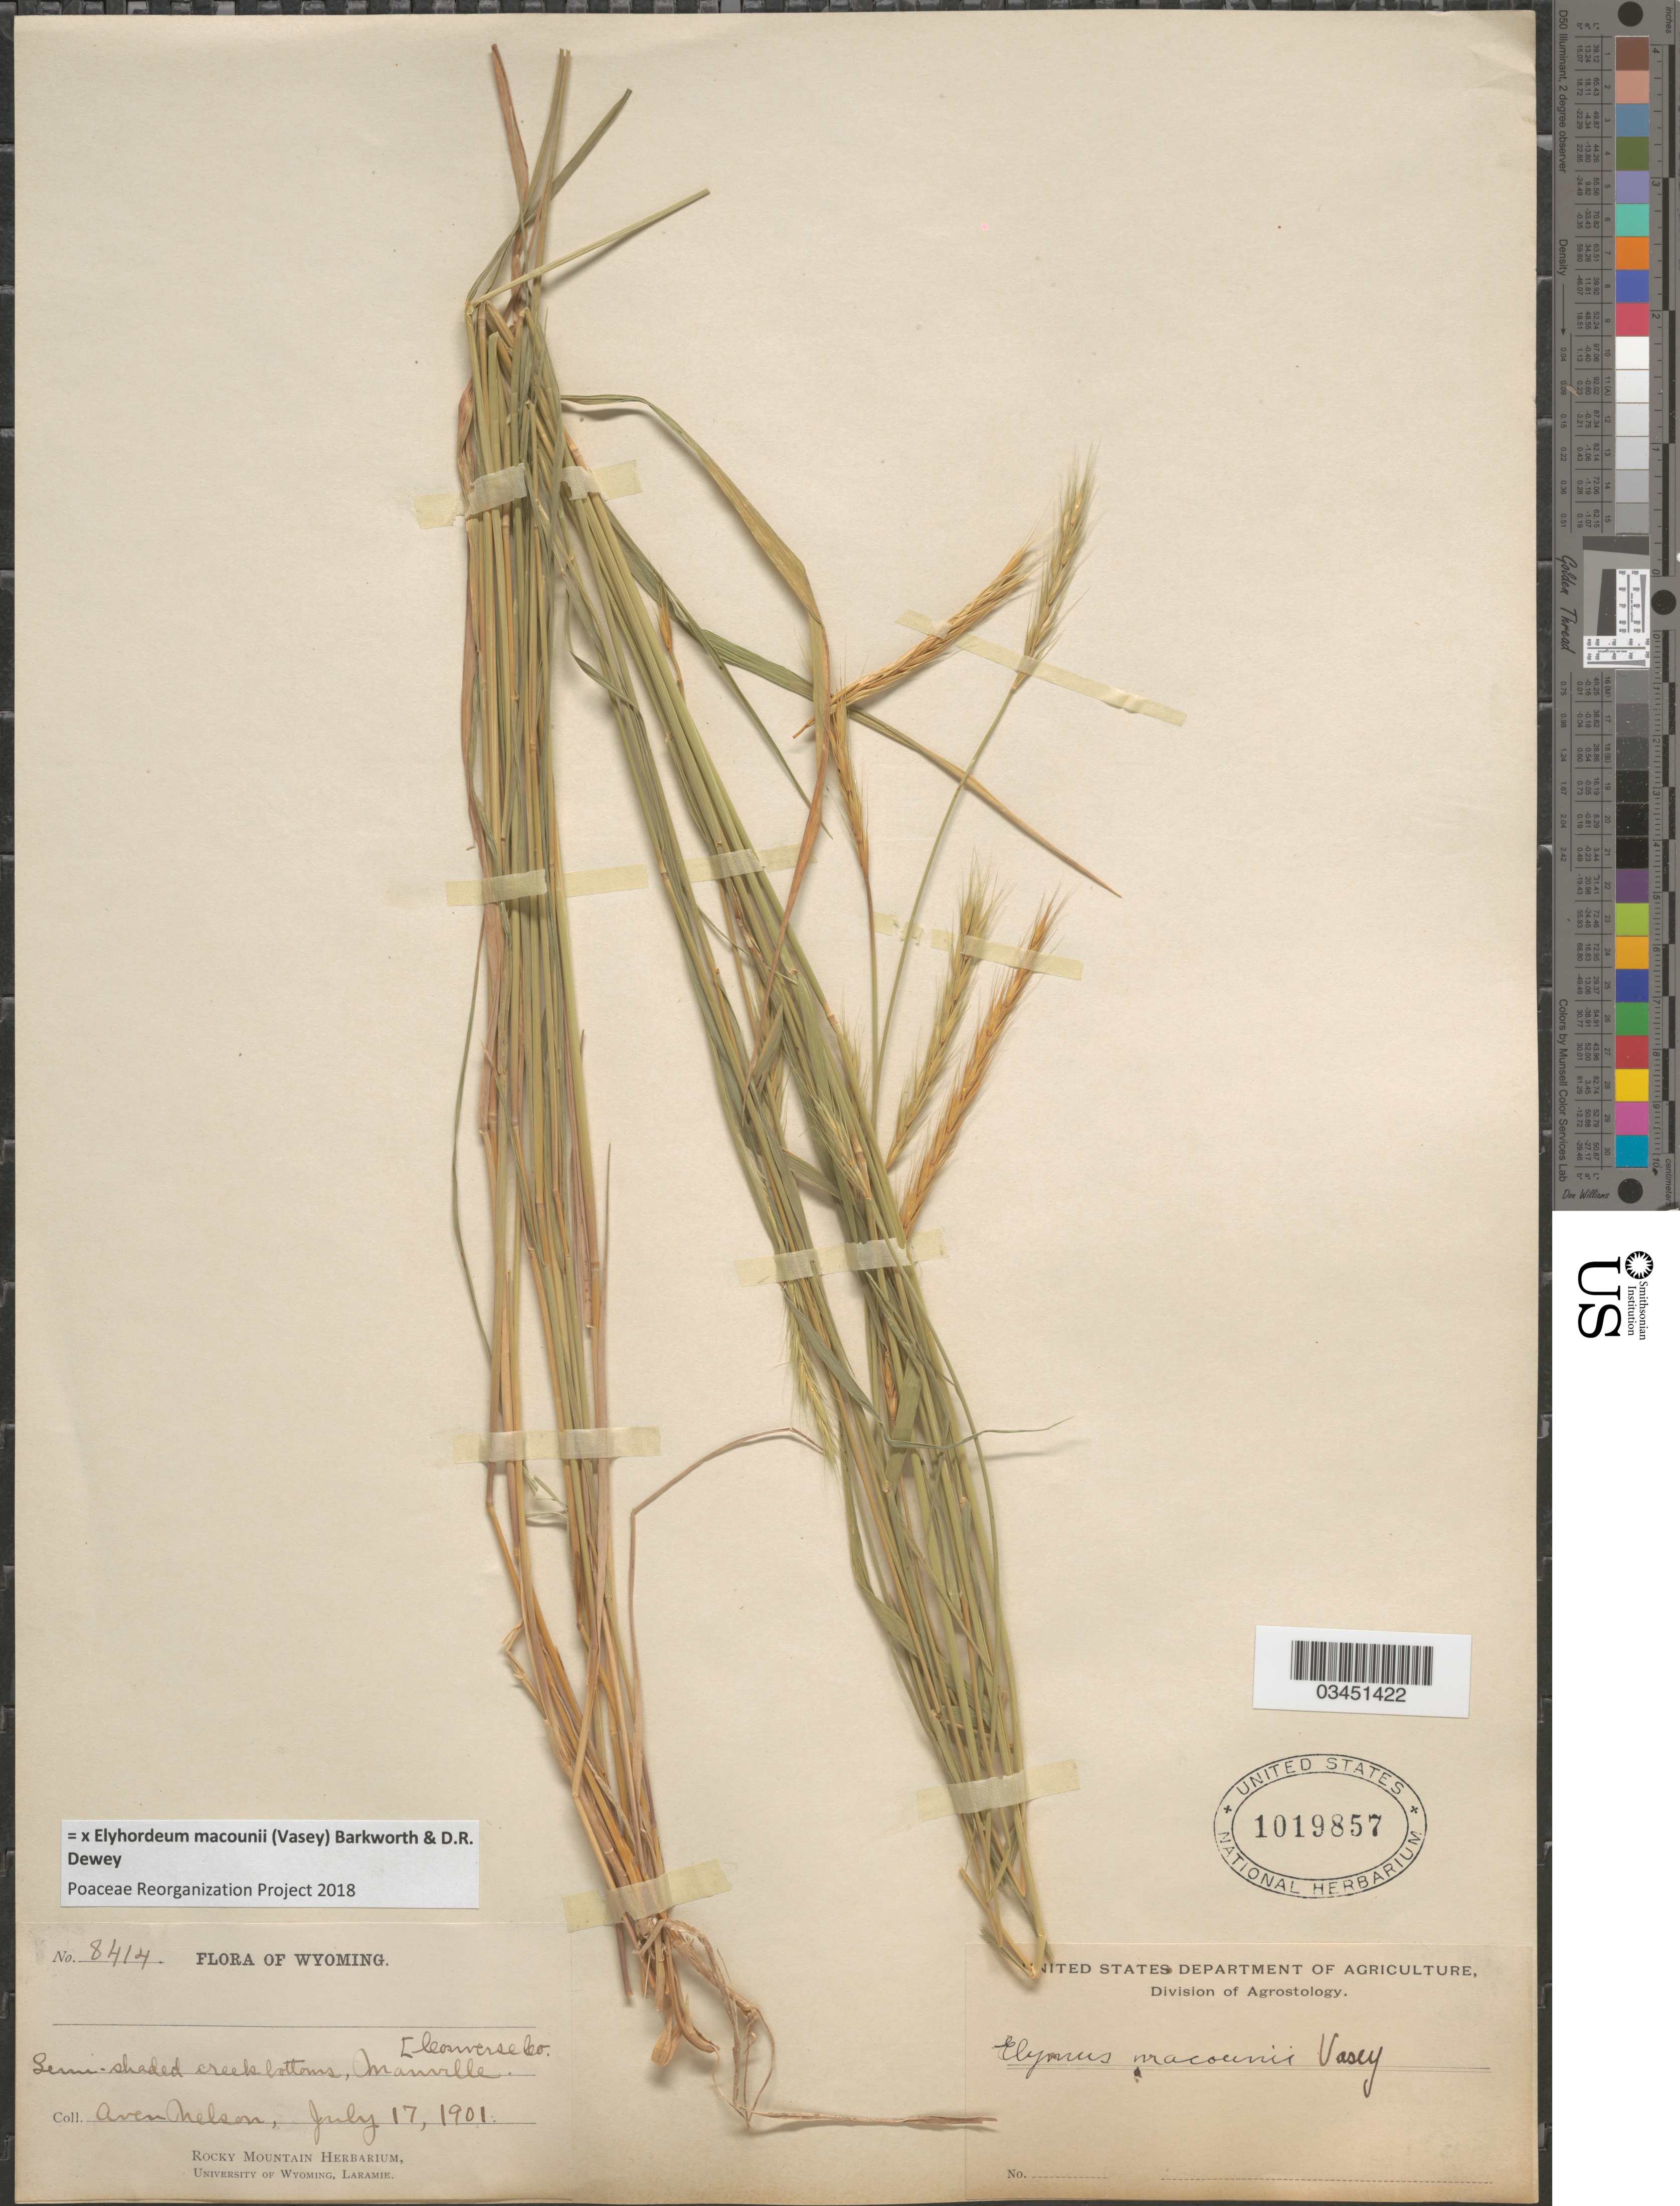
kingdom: Plantae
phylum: Tracheophyta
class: Liliopsida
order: Poales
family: Poaceae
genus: Elyhordeum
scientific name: x Elyhordeum macounii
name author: (Vasey) Barkworth & Dewey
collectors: A. Nelson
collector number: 8414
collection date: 1901-07-17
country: United States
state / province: Wyoming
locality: Semi-shaded creek bottoms, Manville. [Converse Co.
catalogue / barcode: US 1019857